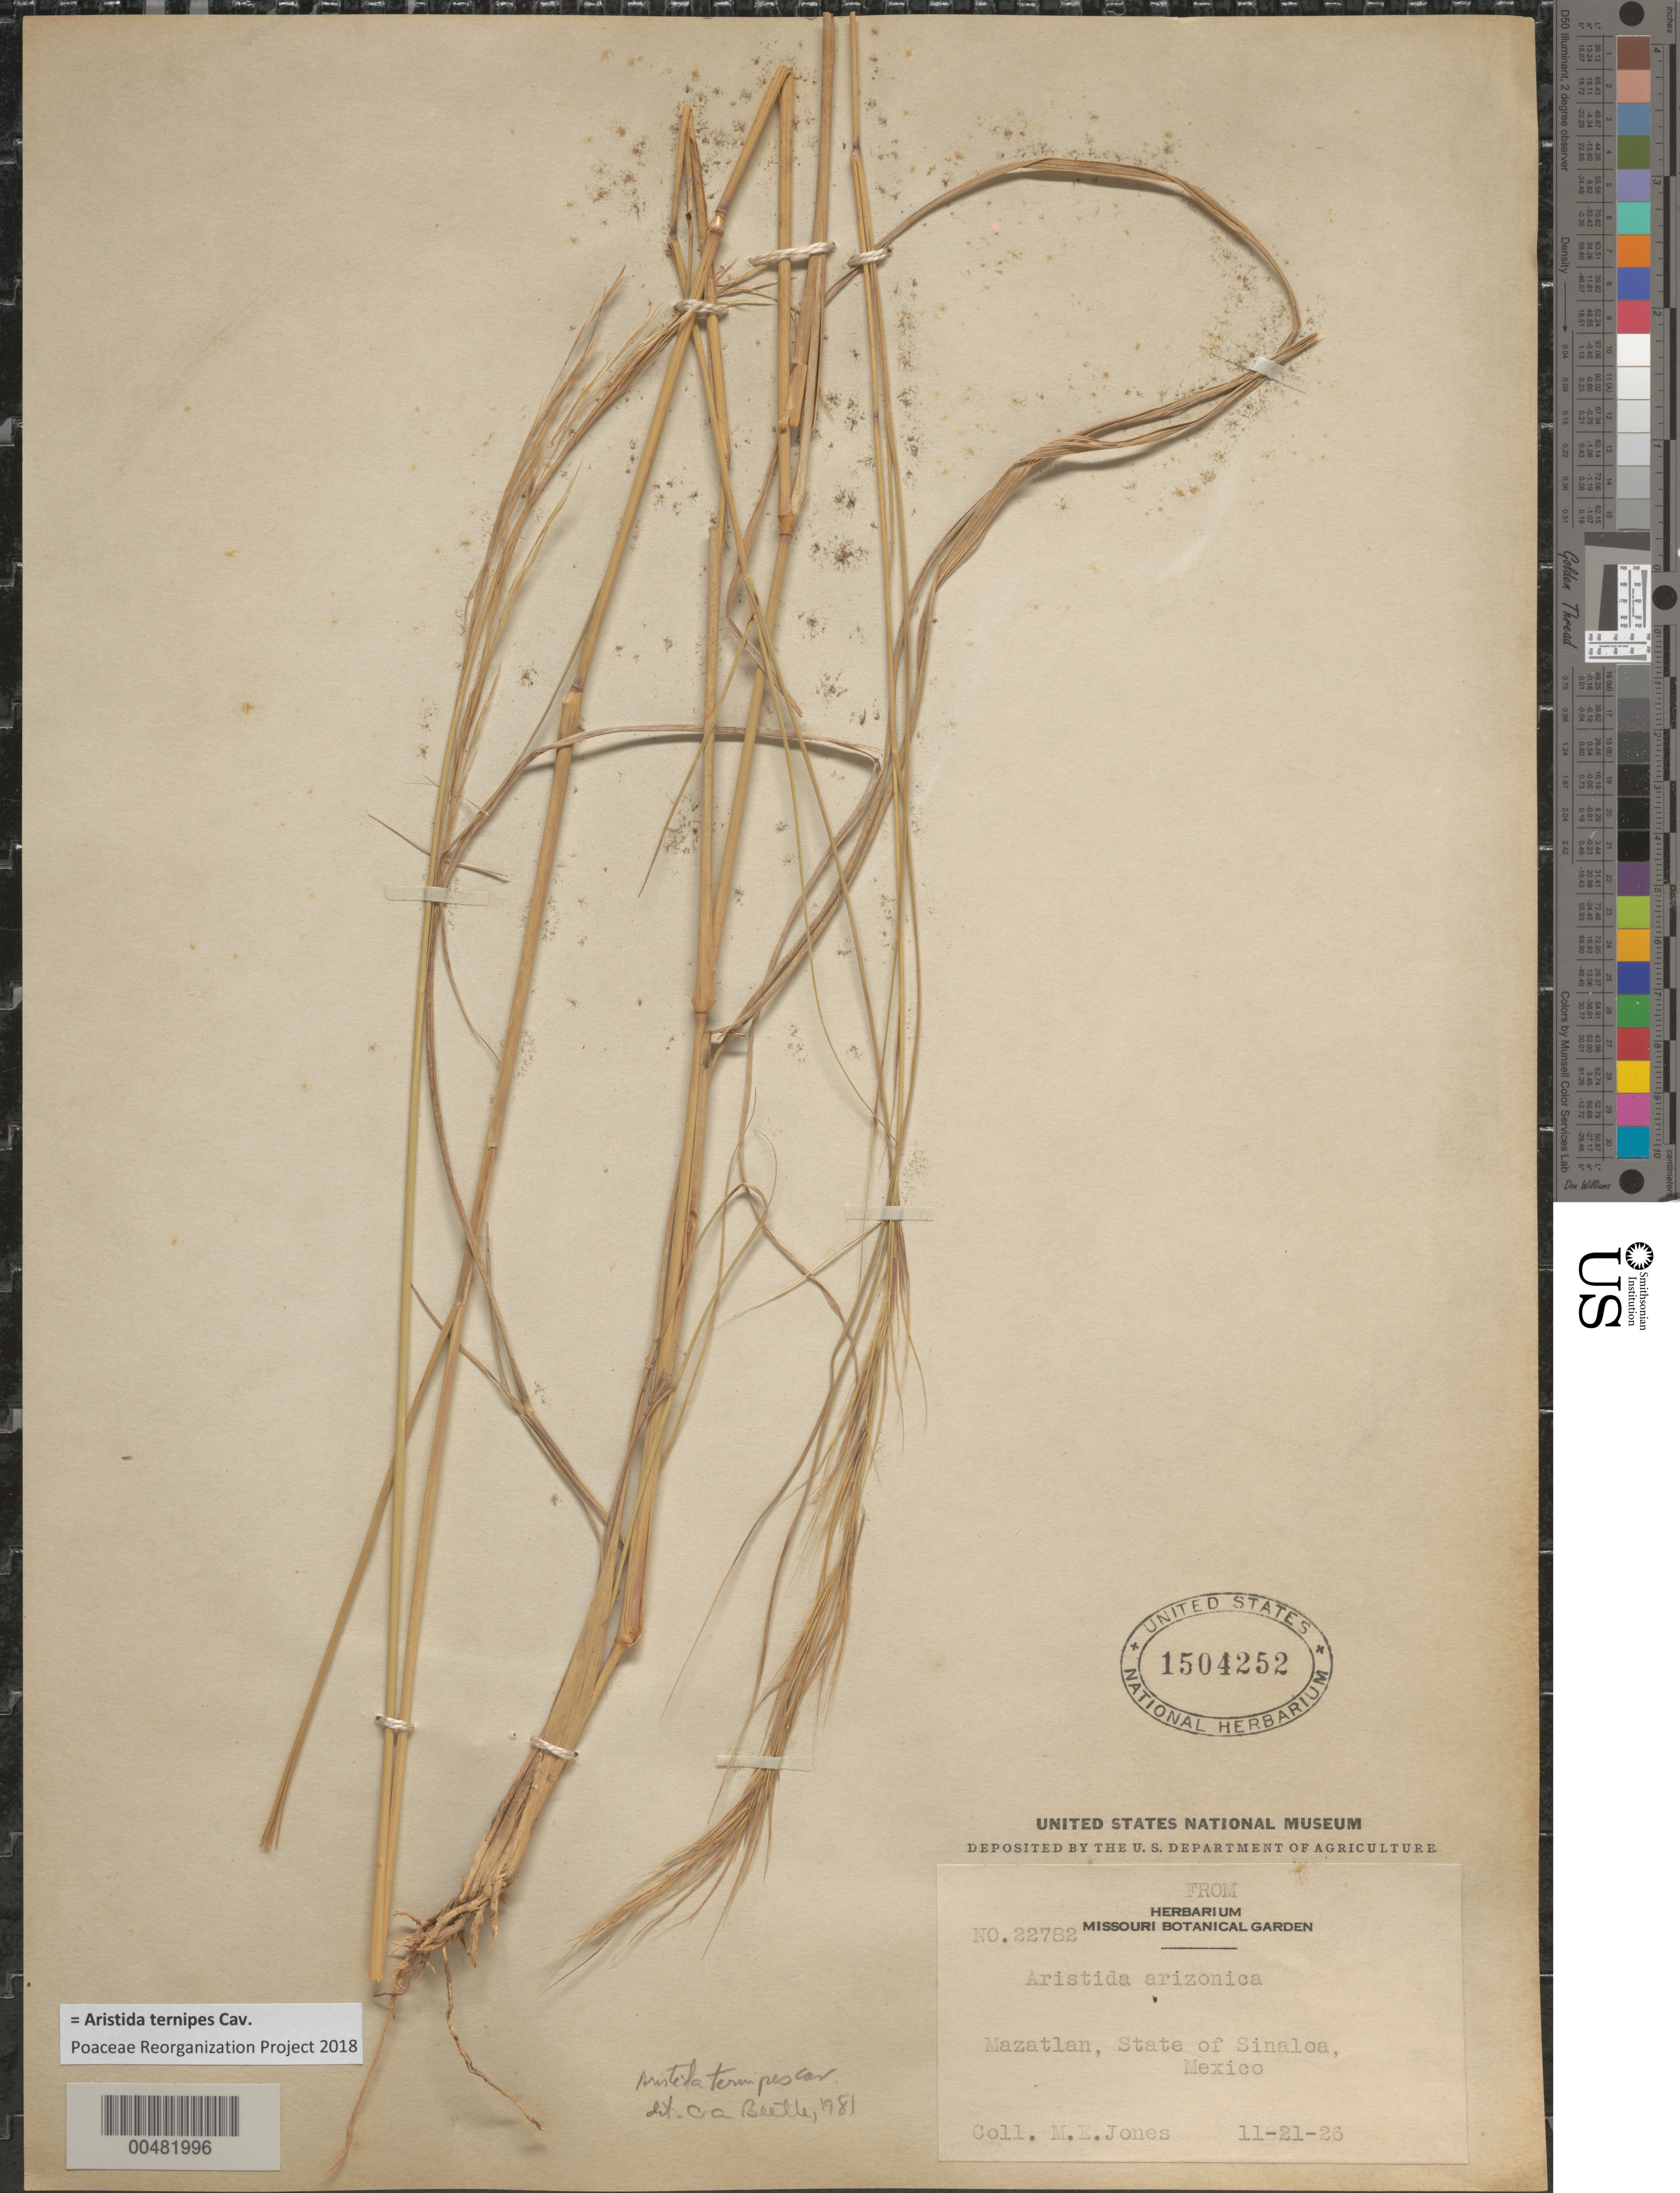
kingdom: Plantae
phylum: Tracheophyta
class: Liliopsida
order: Poales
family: Poaceae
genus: Aristida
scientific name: Aristida ternipes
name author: Cav.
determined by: Beetle, Alan A.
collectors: M. E. Jones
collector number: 22782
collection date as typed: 21 Nov 1926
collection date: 1926-11-21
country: Mexico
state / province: Sinaloa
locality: Mazatlan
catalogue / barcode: US 1504252